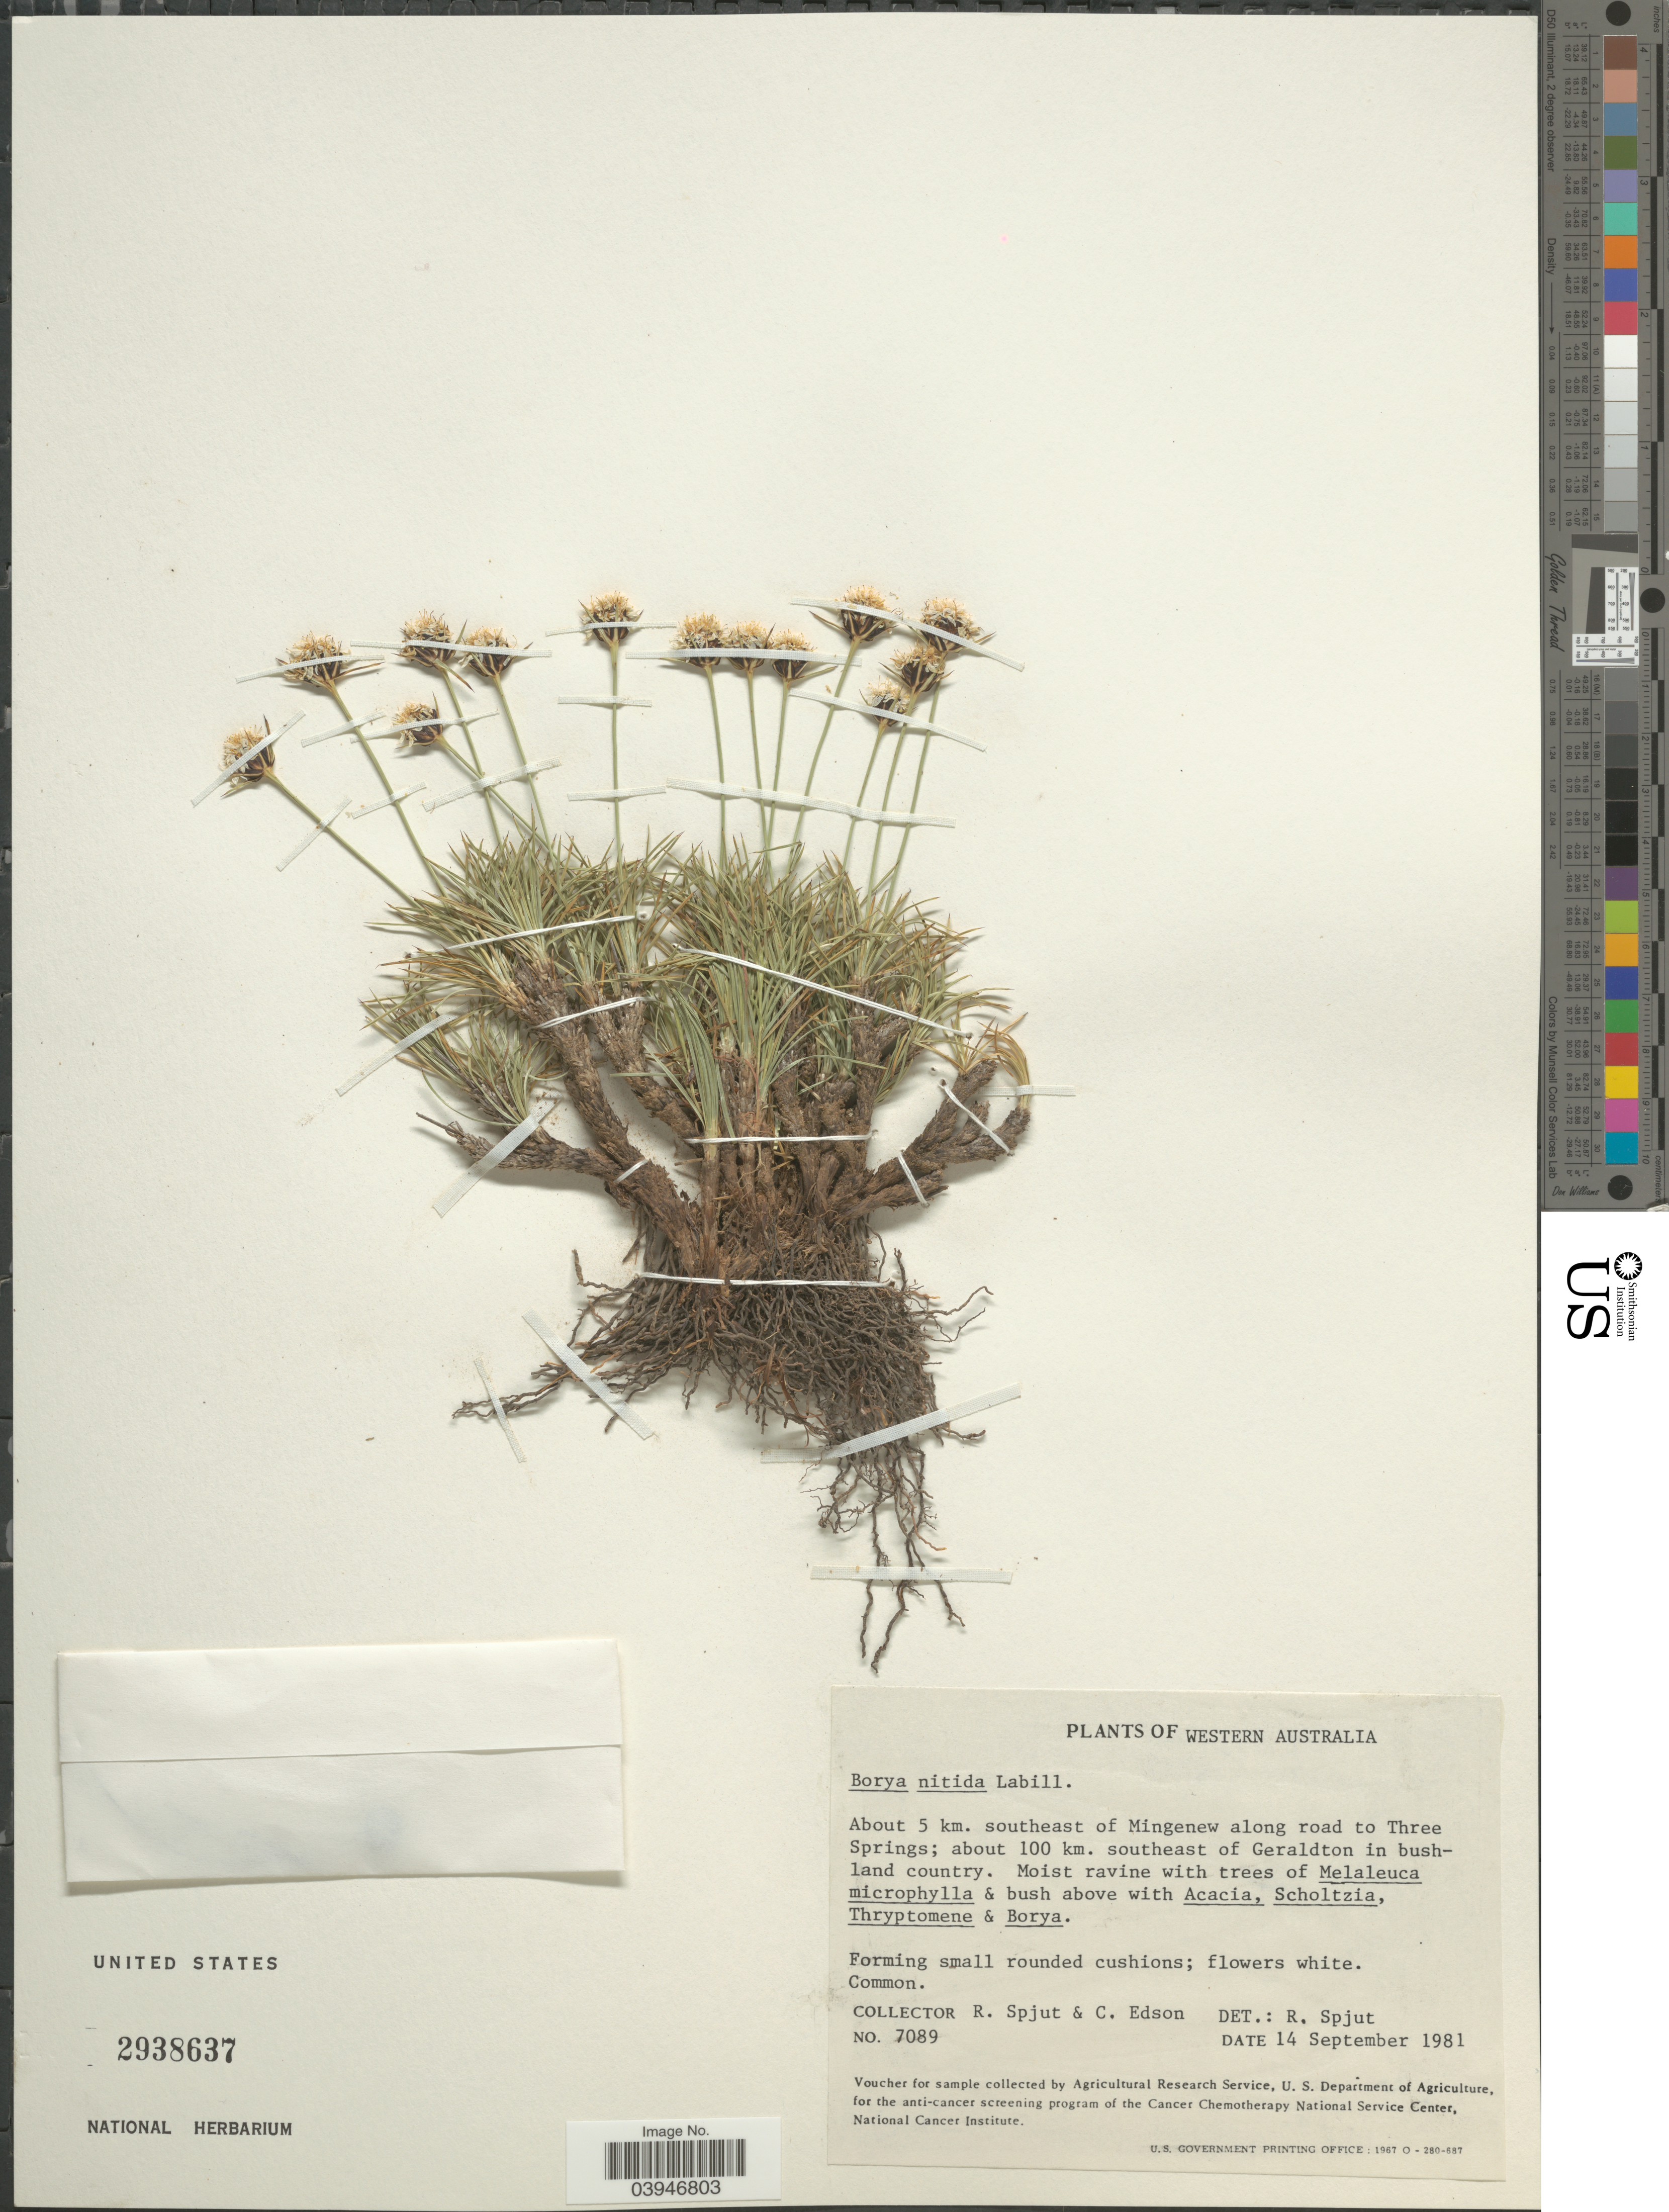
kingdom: Plantae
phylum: Tracheophyta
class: Liliopsida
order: Asparagales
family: Boryaceae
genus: Borya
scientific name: Borya nitida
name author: Labill.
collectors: R. Spjut & C. Edson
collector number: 7089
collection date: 1981-09-14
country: Australia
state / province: Western Australia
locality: About 5 km. southeast of Mingenew along road to Three Springs; about 100 km. southeast of Geraldton.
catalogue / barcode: US 2938637